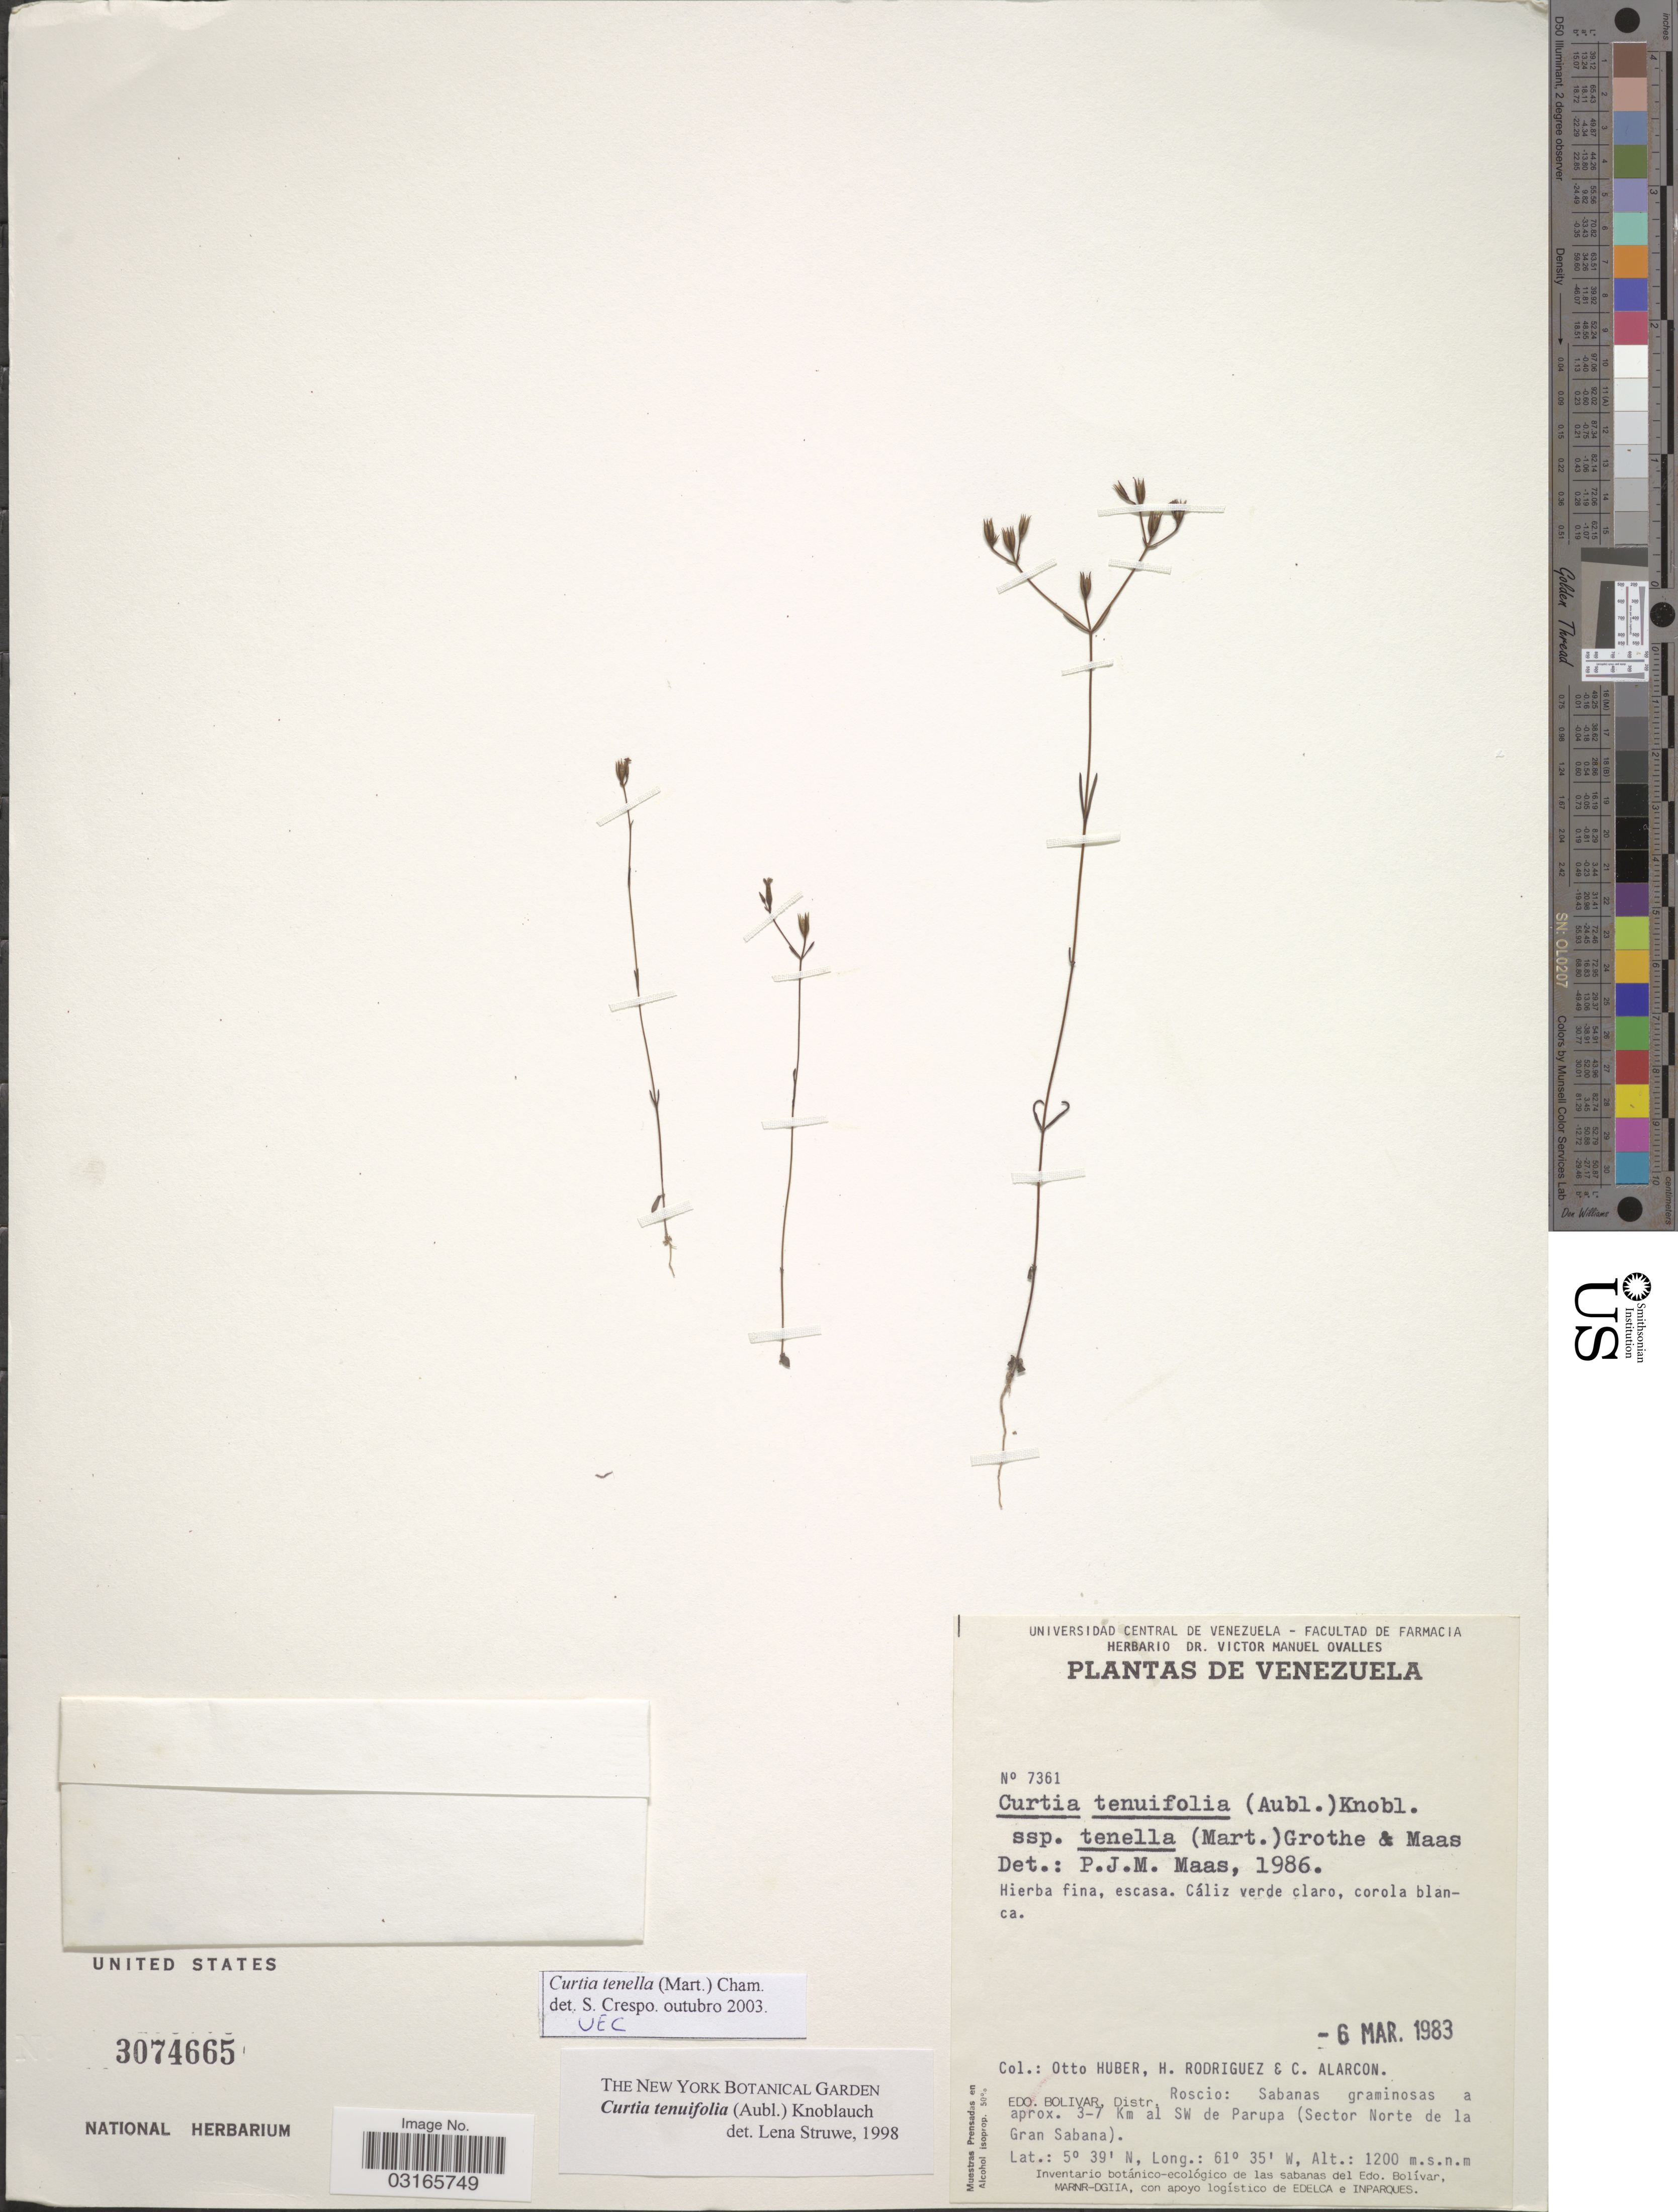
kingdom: Plantae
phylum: Tracheophyta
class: Magnoliopsida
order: Gentianales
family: Gentianaceae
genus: Curtia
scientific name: Curtia tenuifolia subsp. tenella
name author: (Mart.) E.H.M. Grothe & Maas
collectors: O. Huber, H. Rodriguez & C. Alarcon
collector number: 7361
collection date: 1983-03-06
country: Venezuela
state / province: Bolivar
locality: Distr. Roscio: Sabanas graminosas a aprox. 3-7 Km al SW de Parupa (Sector Norte de la Gran Sabana).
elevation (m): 1200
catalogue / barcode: US 3074665